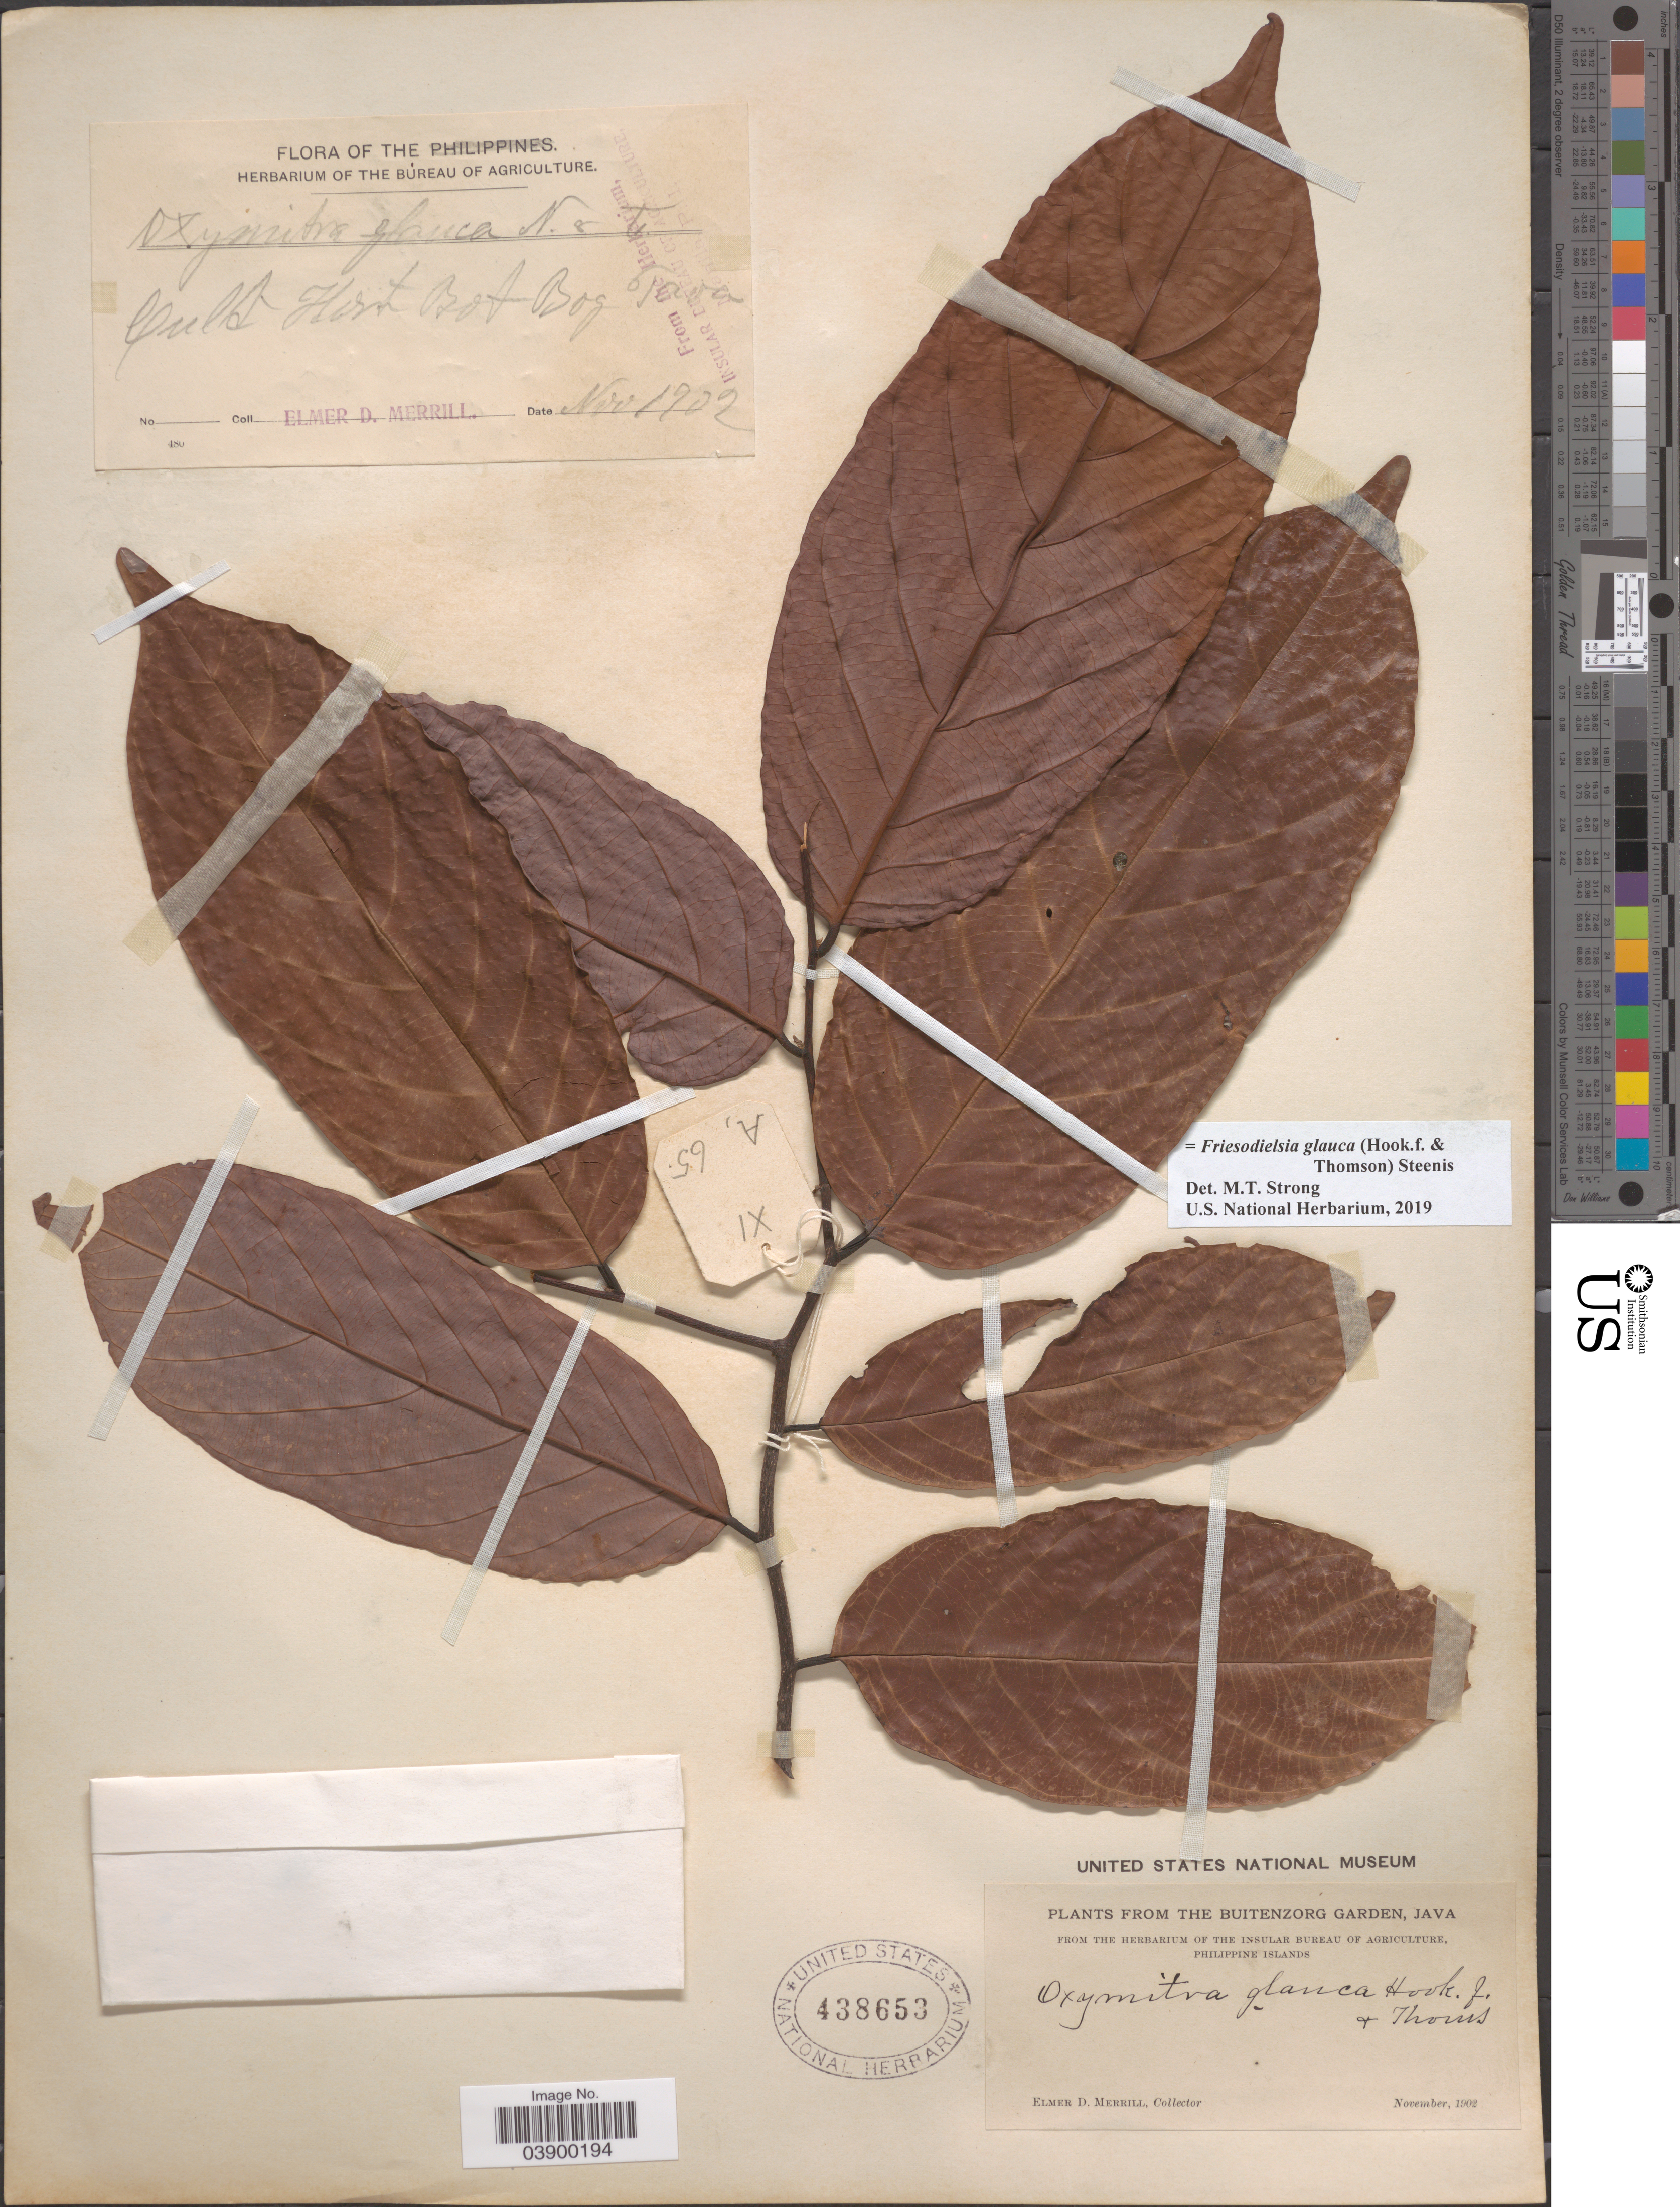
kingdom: Plantae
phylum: Tracheophyta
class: Magnoliopsida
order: Magnoliales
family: Annonaceae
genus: Friesodielsia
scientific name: Friesodielsia glauca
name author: Hook. f. & Thoms.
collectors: E. D. Merrill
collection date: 1902-11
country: Indonesia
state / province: Java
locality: The Buitenzorg Garden. Cult Hort Bot Bog Java.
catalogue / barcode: US 438653